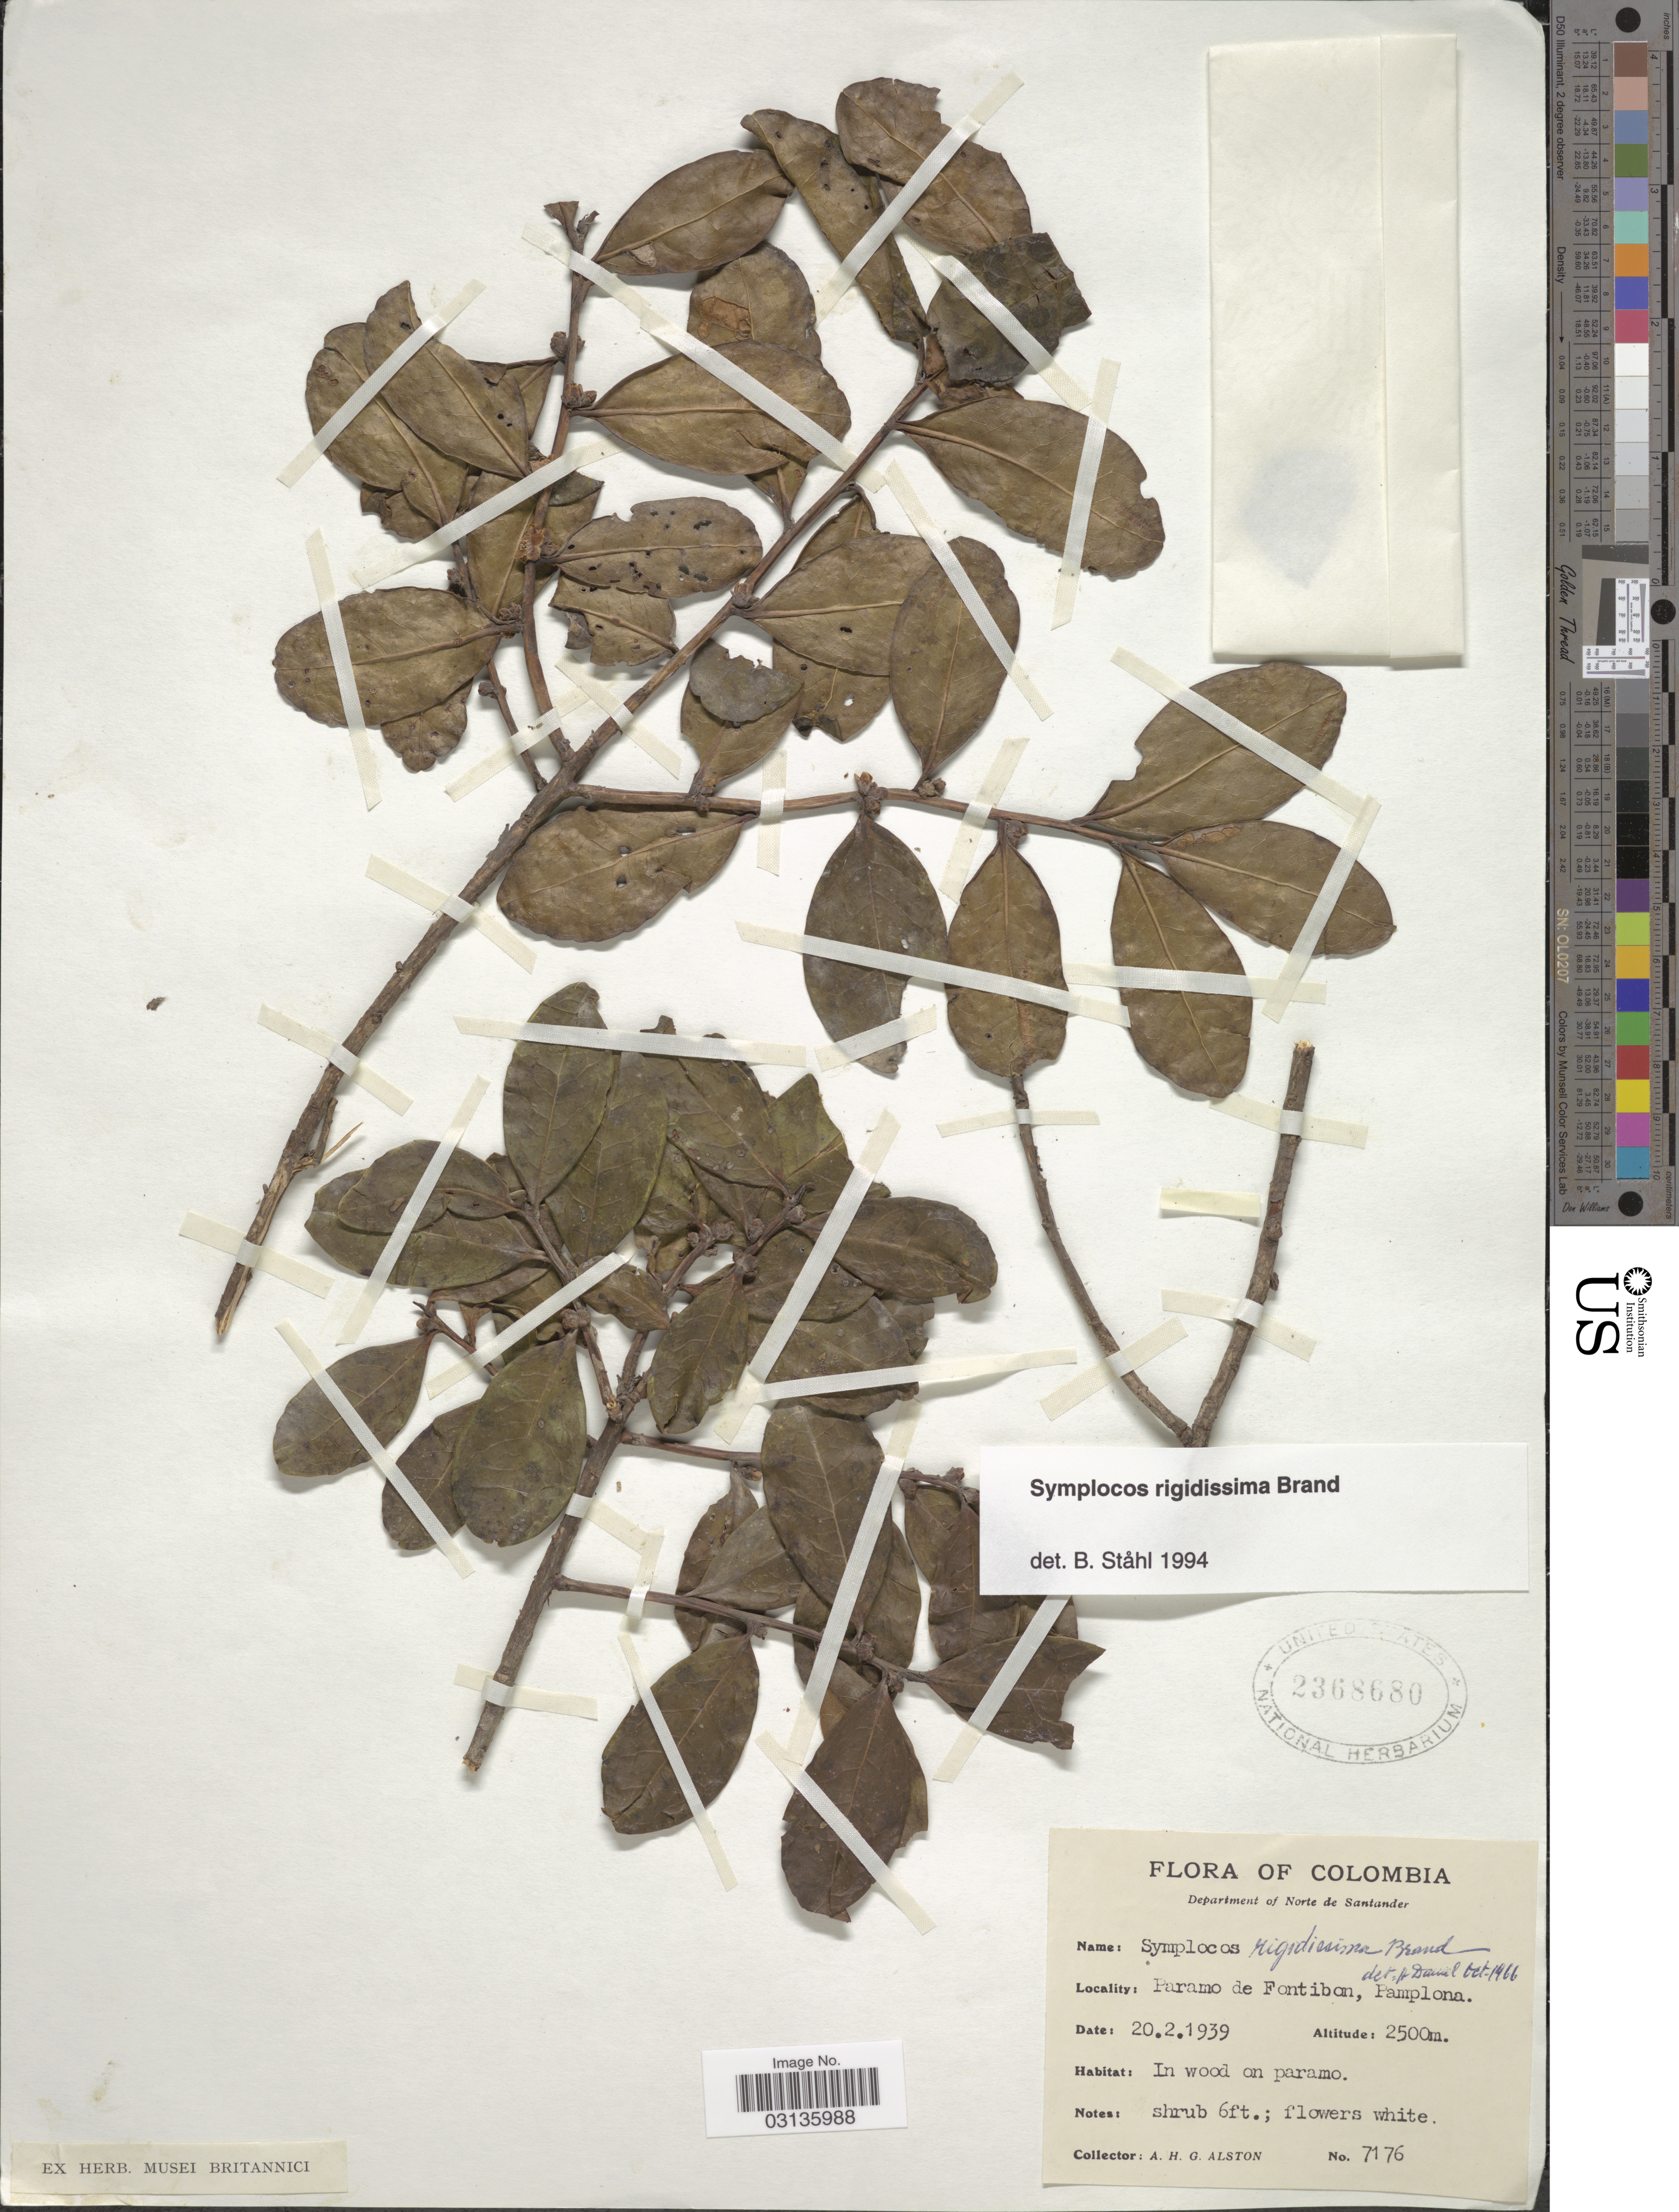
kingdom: Plantae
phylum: Tracheophyta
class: Magnoliopsida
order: Ericales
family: Symplocaceae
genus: Symplocos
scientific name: Symplocos rigidissima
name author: Brand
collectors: A. H. Alston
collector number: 7176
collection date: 1939-02-20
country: Colombia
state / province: Norte de Santander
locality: Department of Norte de Santander. Paramo de Fontiban, Pamplona.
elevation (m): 2500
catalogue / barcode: US 2368680